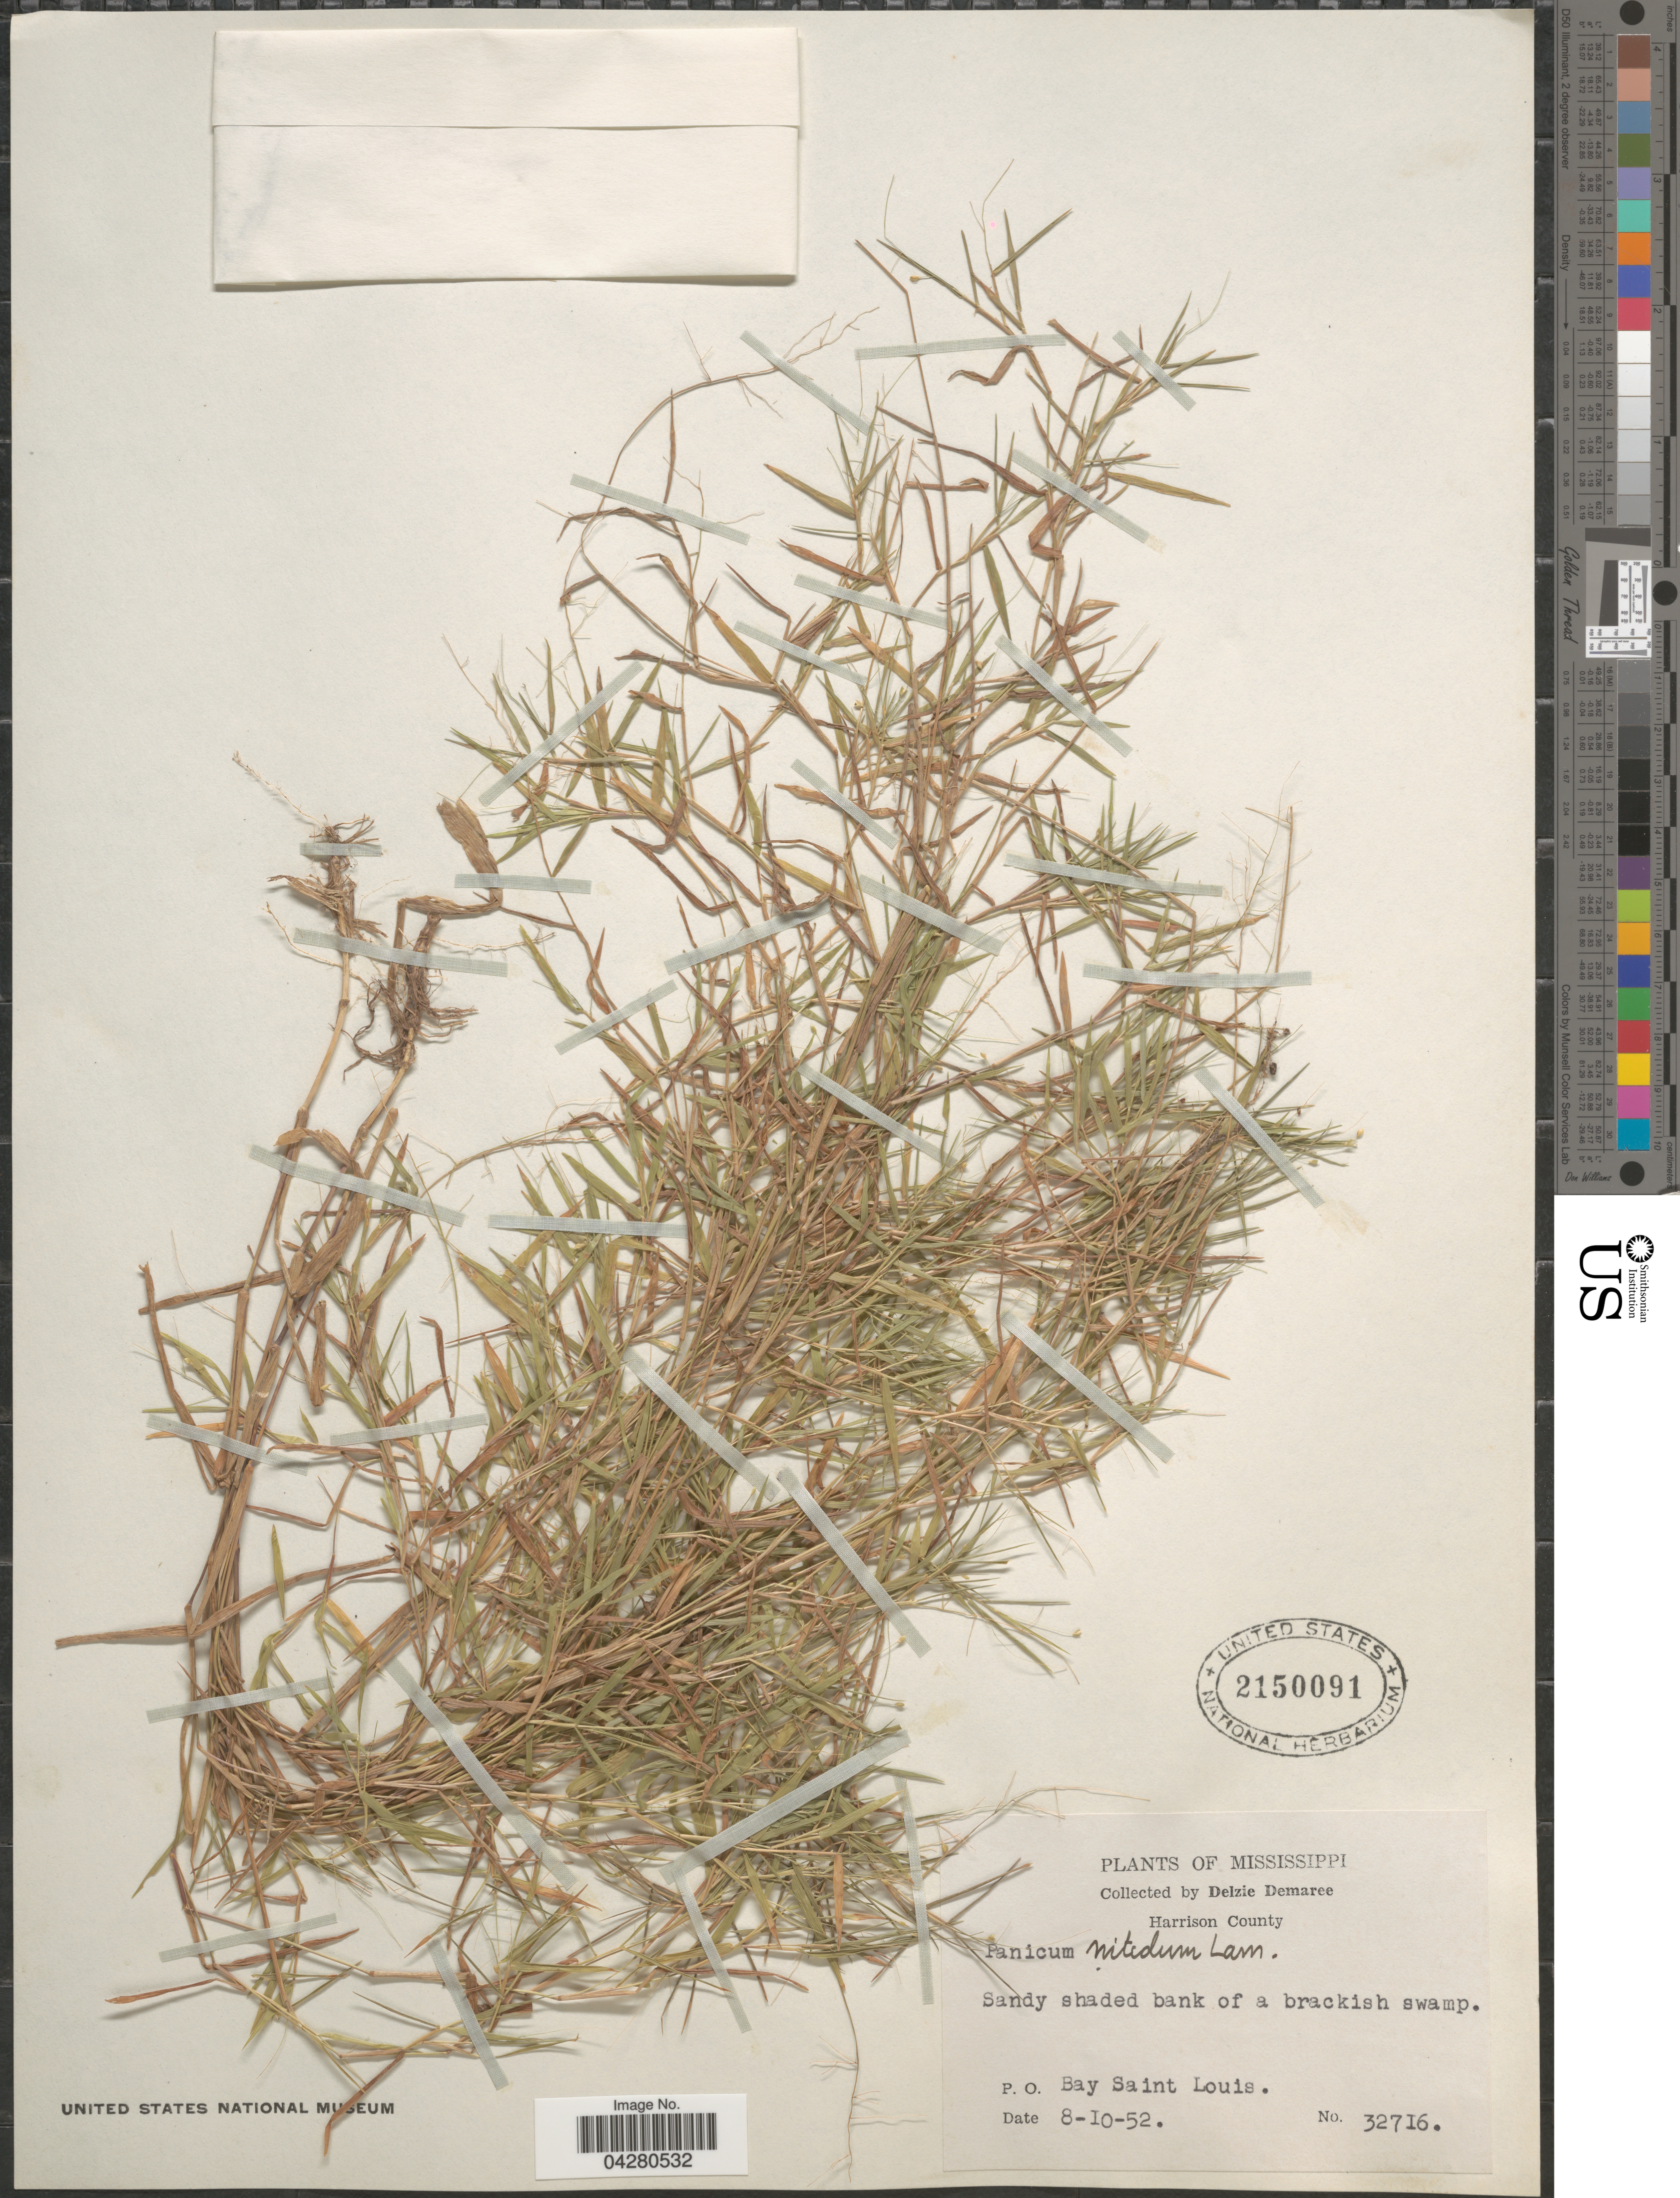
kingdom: Plantae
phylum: Tracheophyta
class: Liliopsida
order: Poales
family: Poaceae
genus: Dichanthelium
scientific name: Dichanthelium dichotomum var. dichotomum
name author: (L.) Gould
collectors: D. Demaree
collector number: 32716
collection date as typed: Transcribed d/m/y: 10/8/52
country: United States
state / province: Mississippi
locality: Harrison County. Sandy shaded bank of a brackish swamp. P.O. Bay Saint Louis.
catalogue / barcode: US 2150091